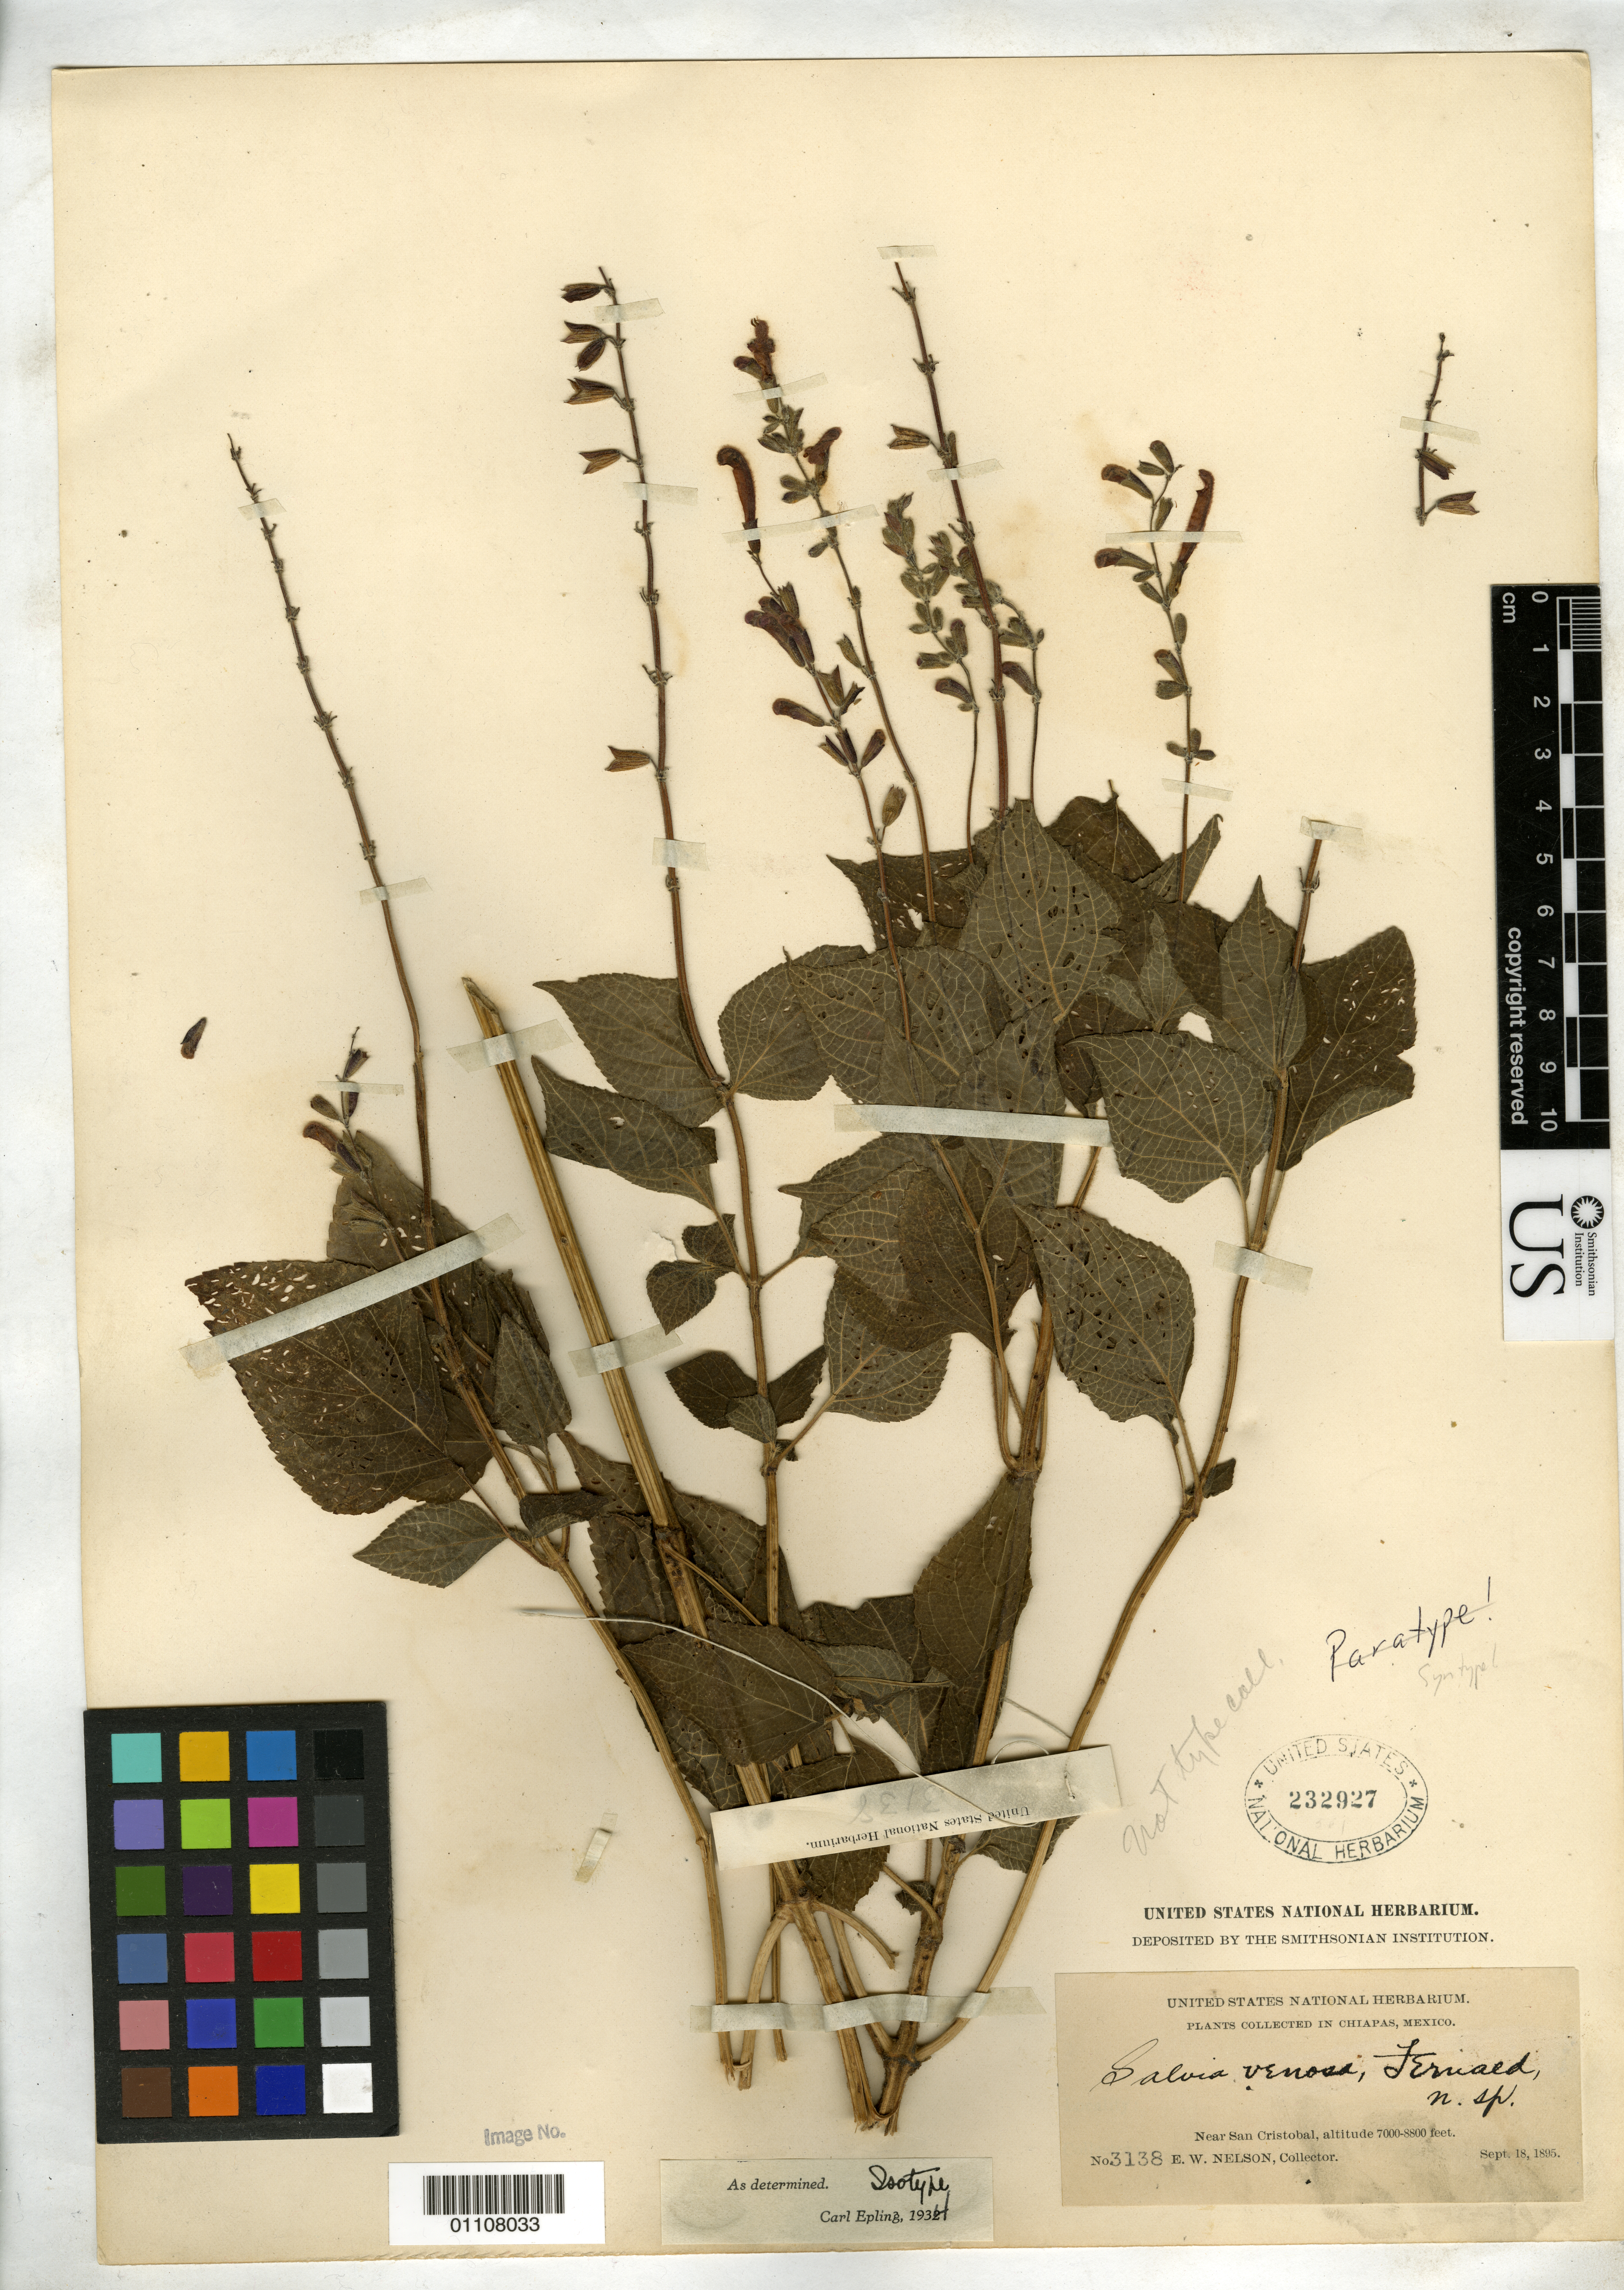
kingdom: Plantae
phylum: Tracheophyta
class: Magnoliopsida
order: Lamiales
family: Lamiaceae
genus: Salvia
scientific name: Salvia venosa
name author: Fernald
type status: Syntype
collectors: E. W. Nelson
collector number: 3138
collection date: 1895-09-18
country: Mexico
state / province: Chiapas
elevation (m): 2134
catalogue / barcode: US 232927